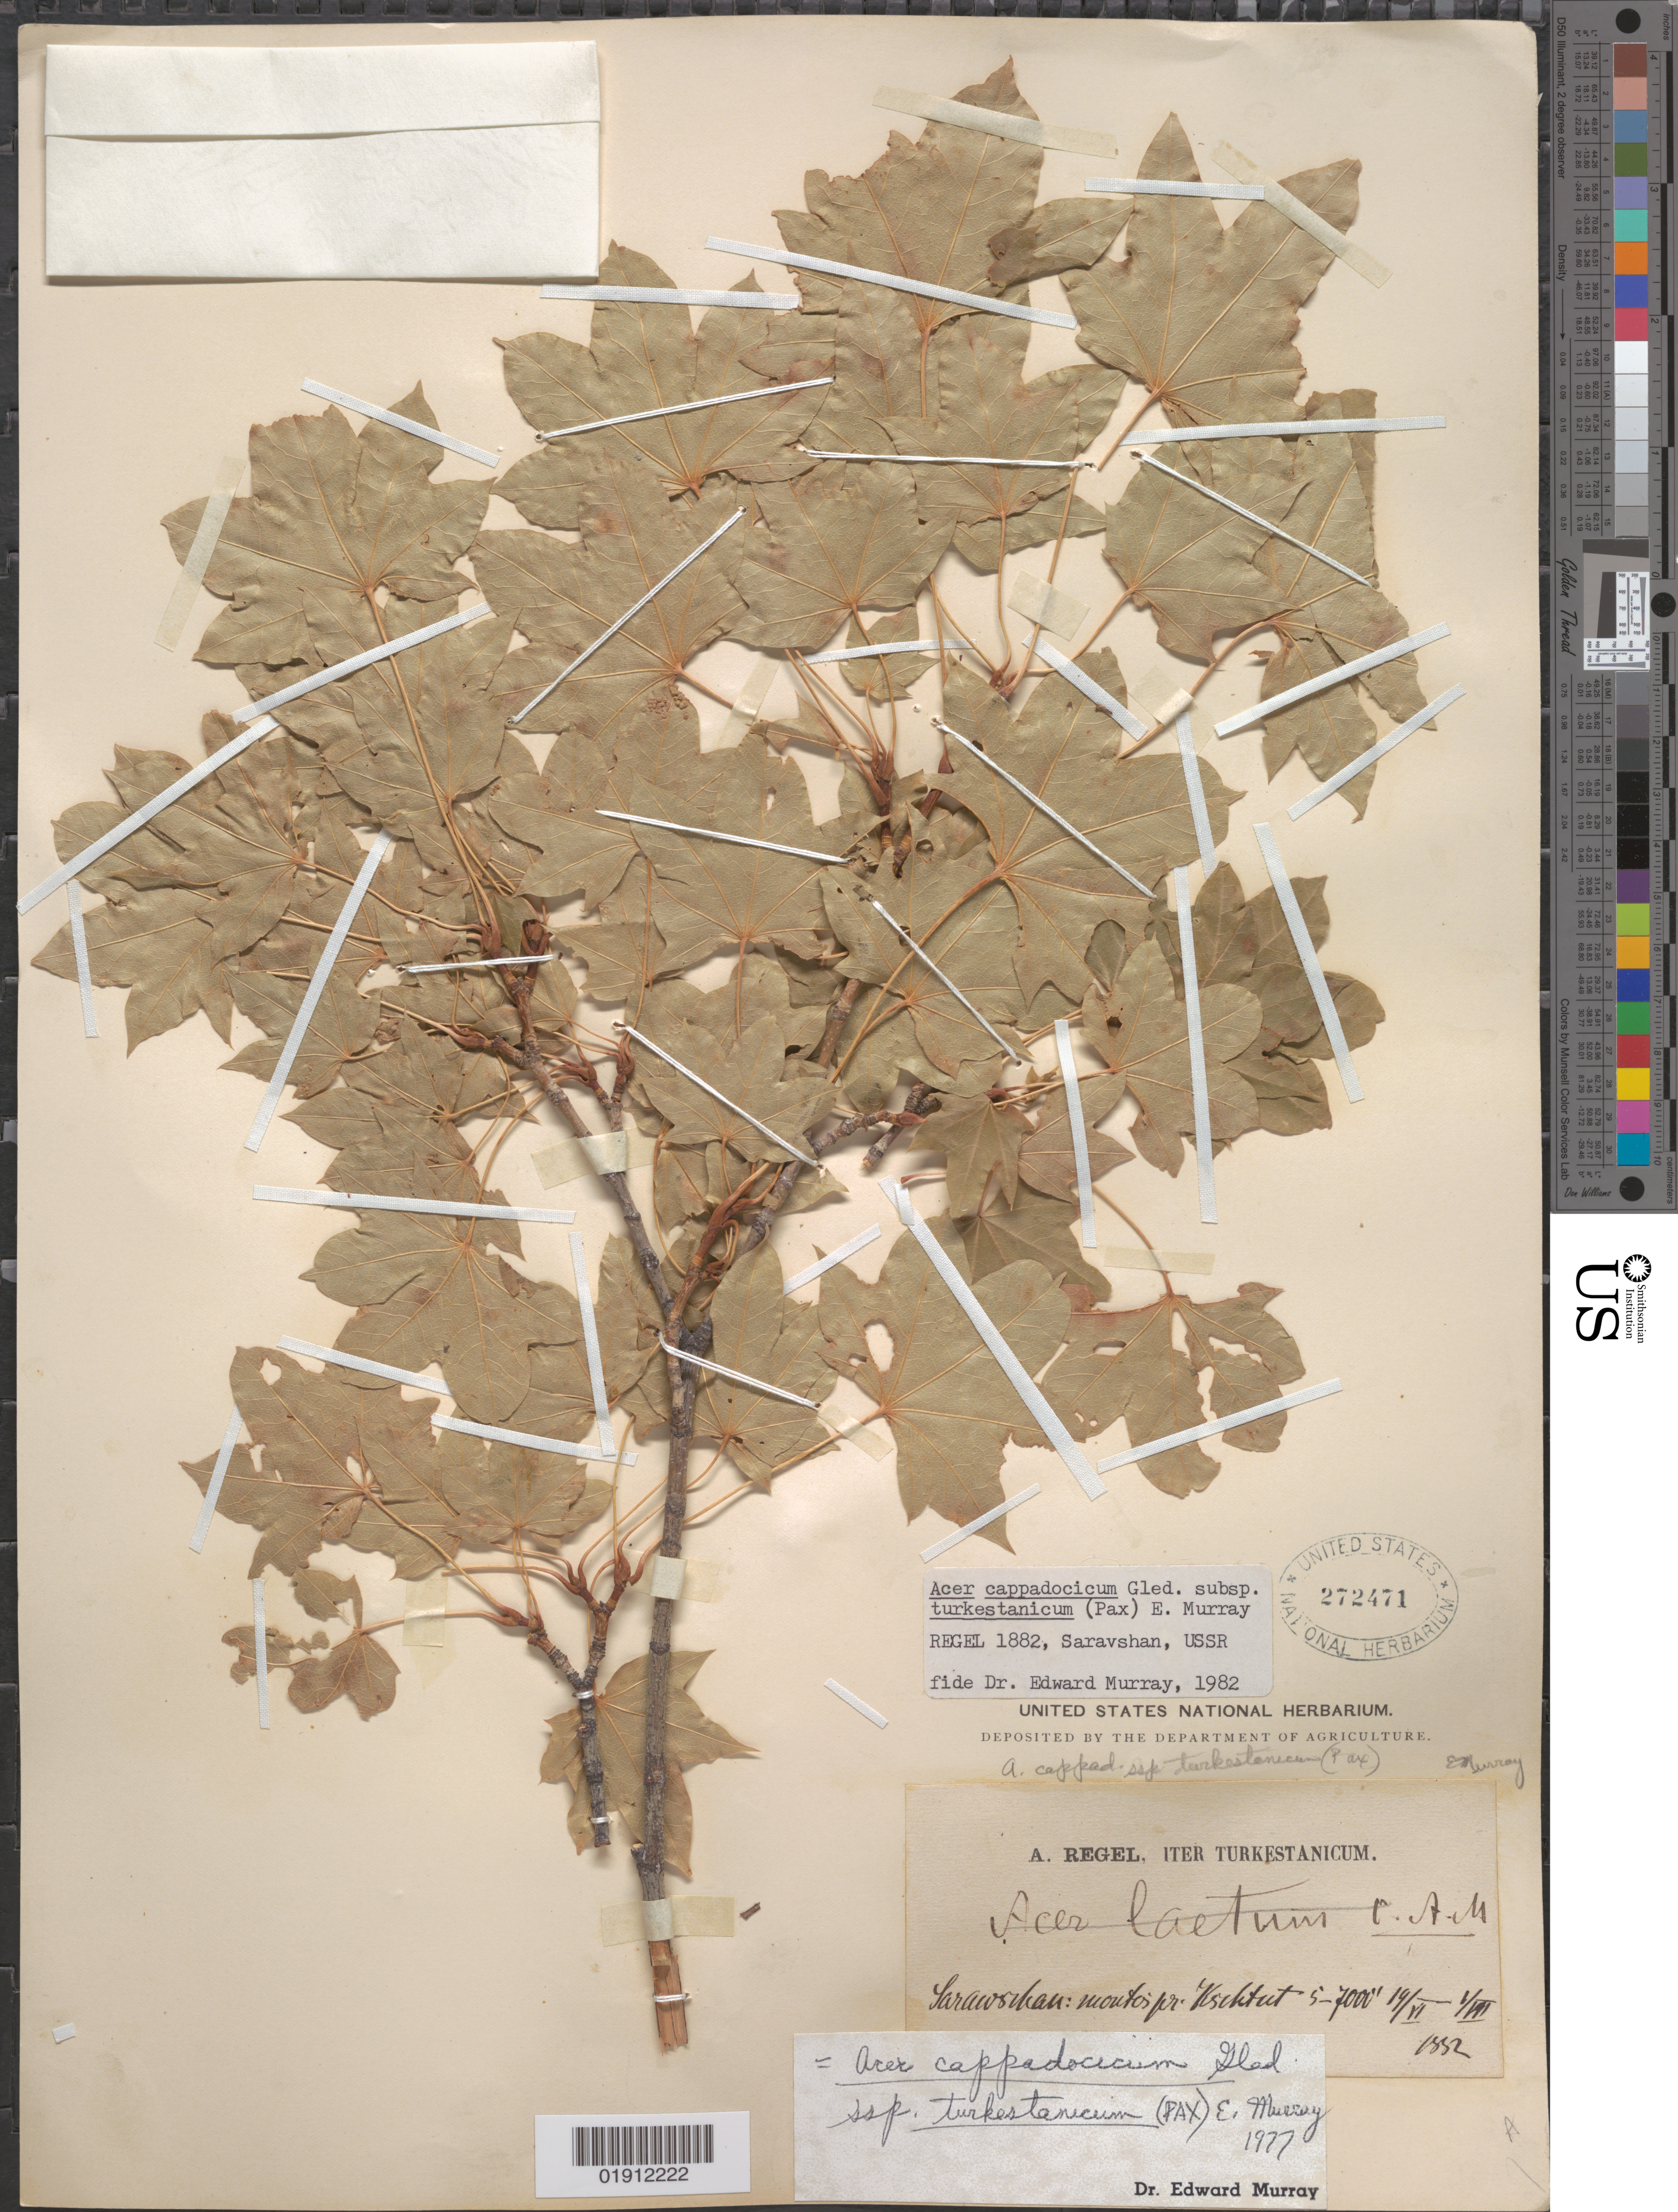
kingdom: Plantae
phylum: Tracheophyta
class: Magnoliopsida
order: Sapindales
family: Sapindaceae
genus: Acer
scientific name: Acer cappadocicum subsp. turkestanicum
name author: (Pax) A.E. Murray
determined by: Murray, Edward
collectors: A. Regel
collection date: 1882-05-19/1882-07-01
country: Uzbekistan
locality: Saravschan [Saravshan now in Uzbekistan?]; mont. pr. Kschtut [?]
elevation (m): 1524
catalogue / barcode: US 272471